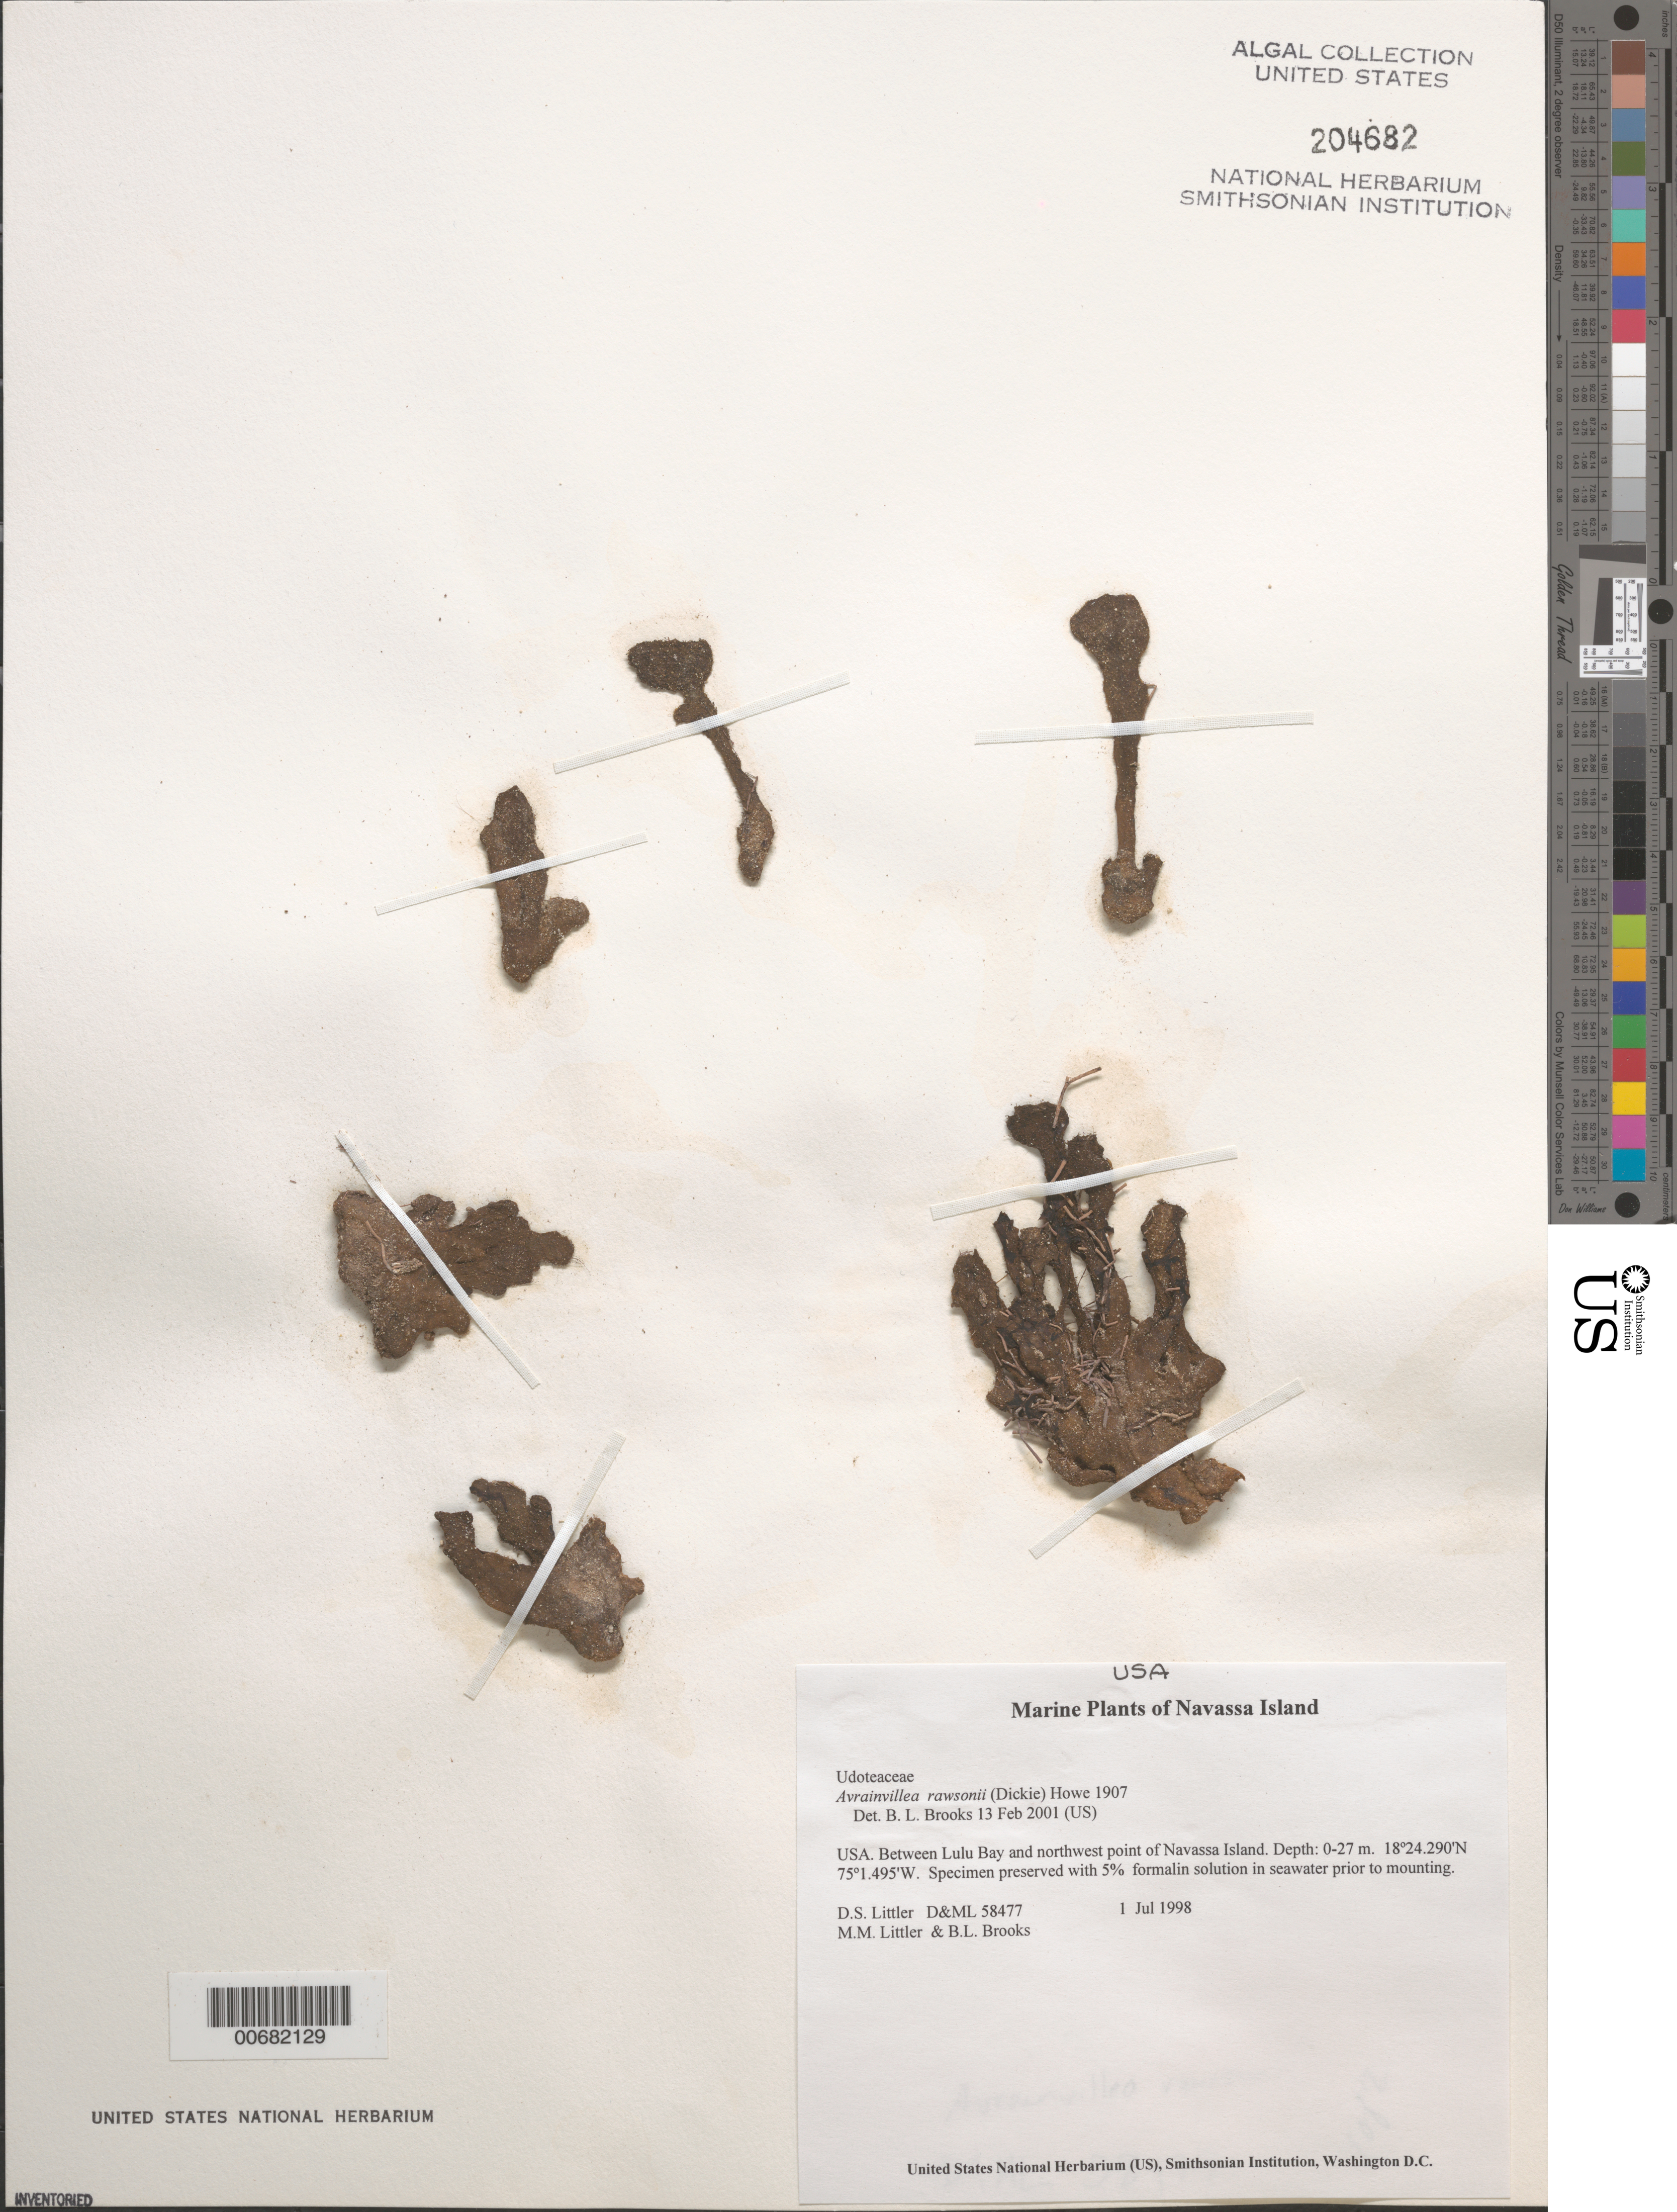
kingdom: Plantae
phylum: Chlorophyta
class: Ulvophyceae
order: Bryopsidales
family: Dichotomosiphonaceae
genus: Avrainvillea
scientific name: Avrainvillea rawsonii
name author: (Dickie) M. Howe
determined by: Brooks, B. L., (BOT), Smithsonian Institution - National Museum of Natural History (UNITED STATES)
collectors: D. S. Littler, M. M. Littler & B. Brooks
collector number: D&ML 58477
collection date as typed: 01 Jul 1998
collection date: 1998-07-01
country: Navassa Island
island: Navassa Island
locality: Between Lulu Bay and northwest point of island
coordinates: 18 24.290' N, 75 1.495' W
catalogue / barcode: US 204682